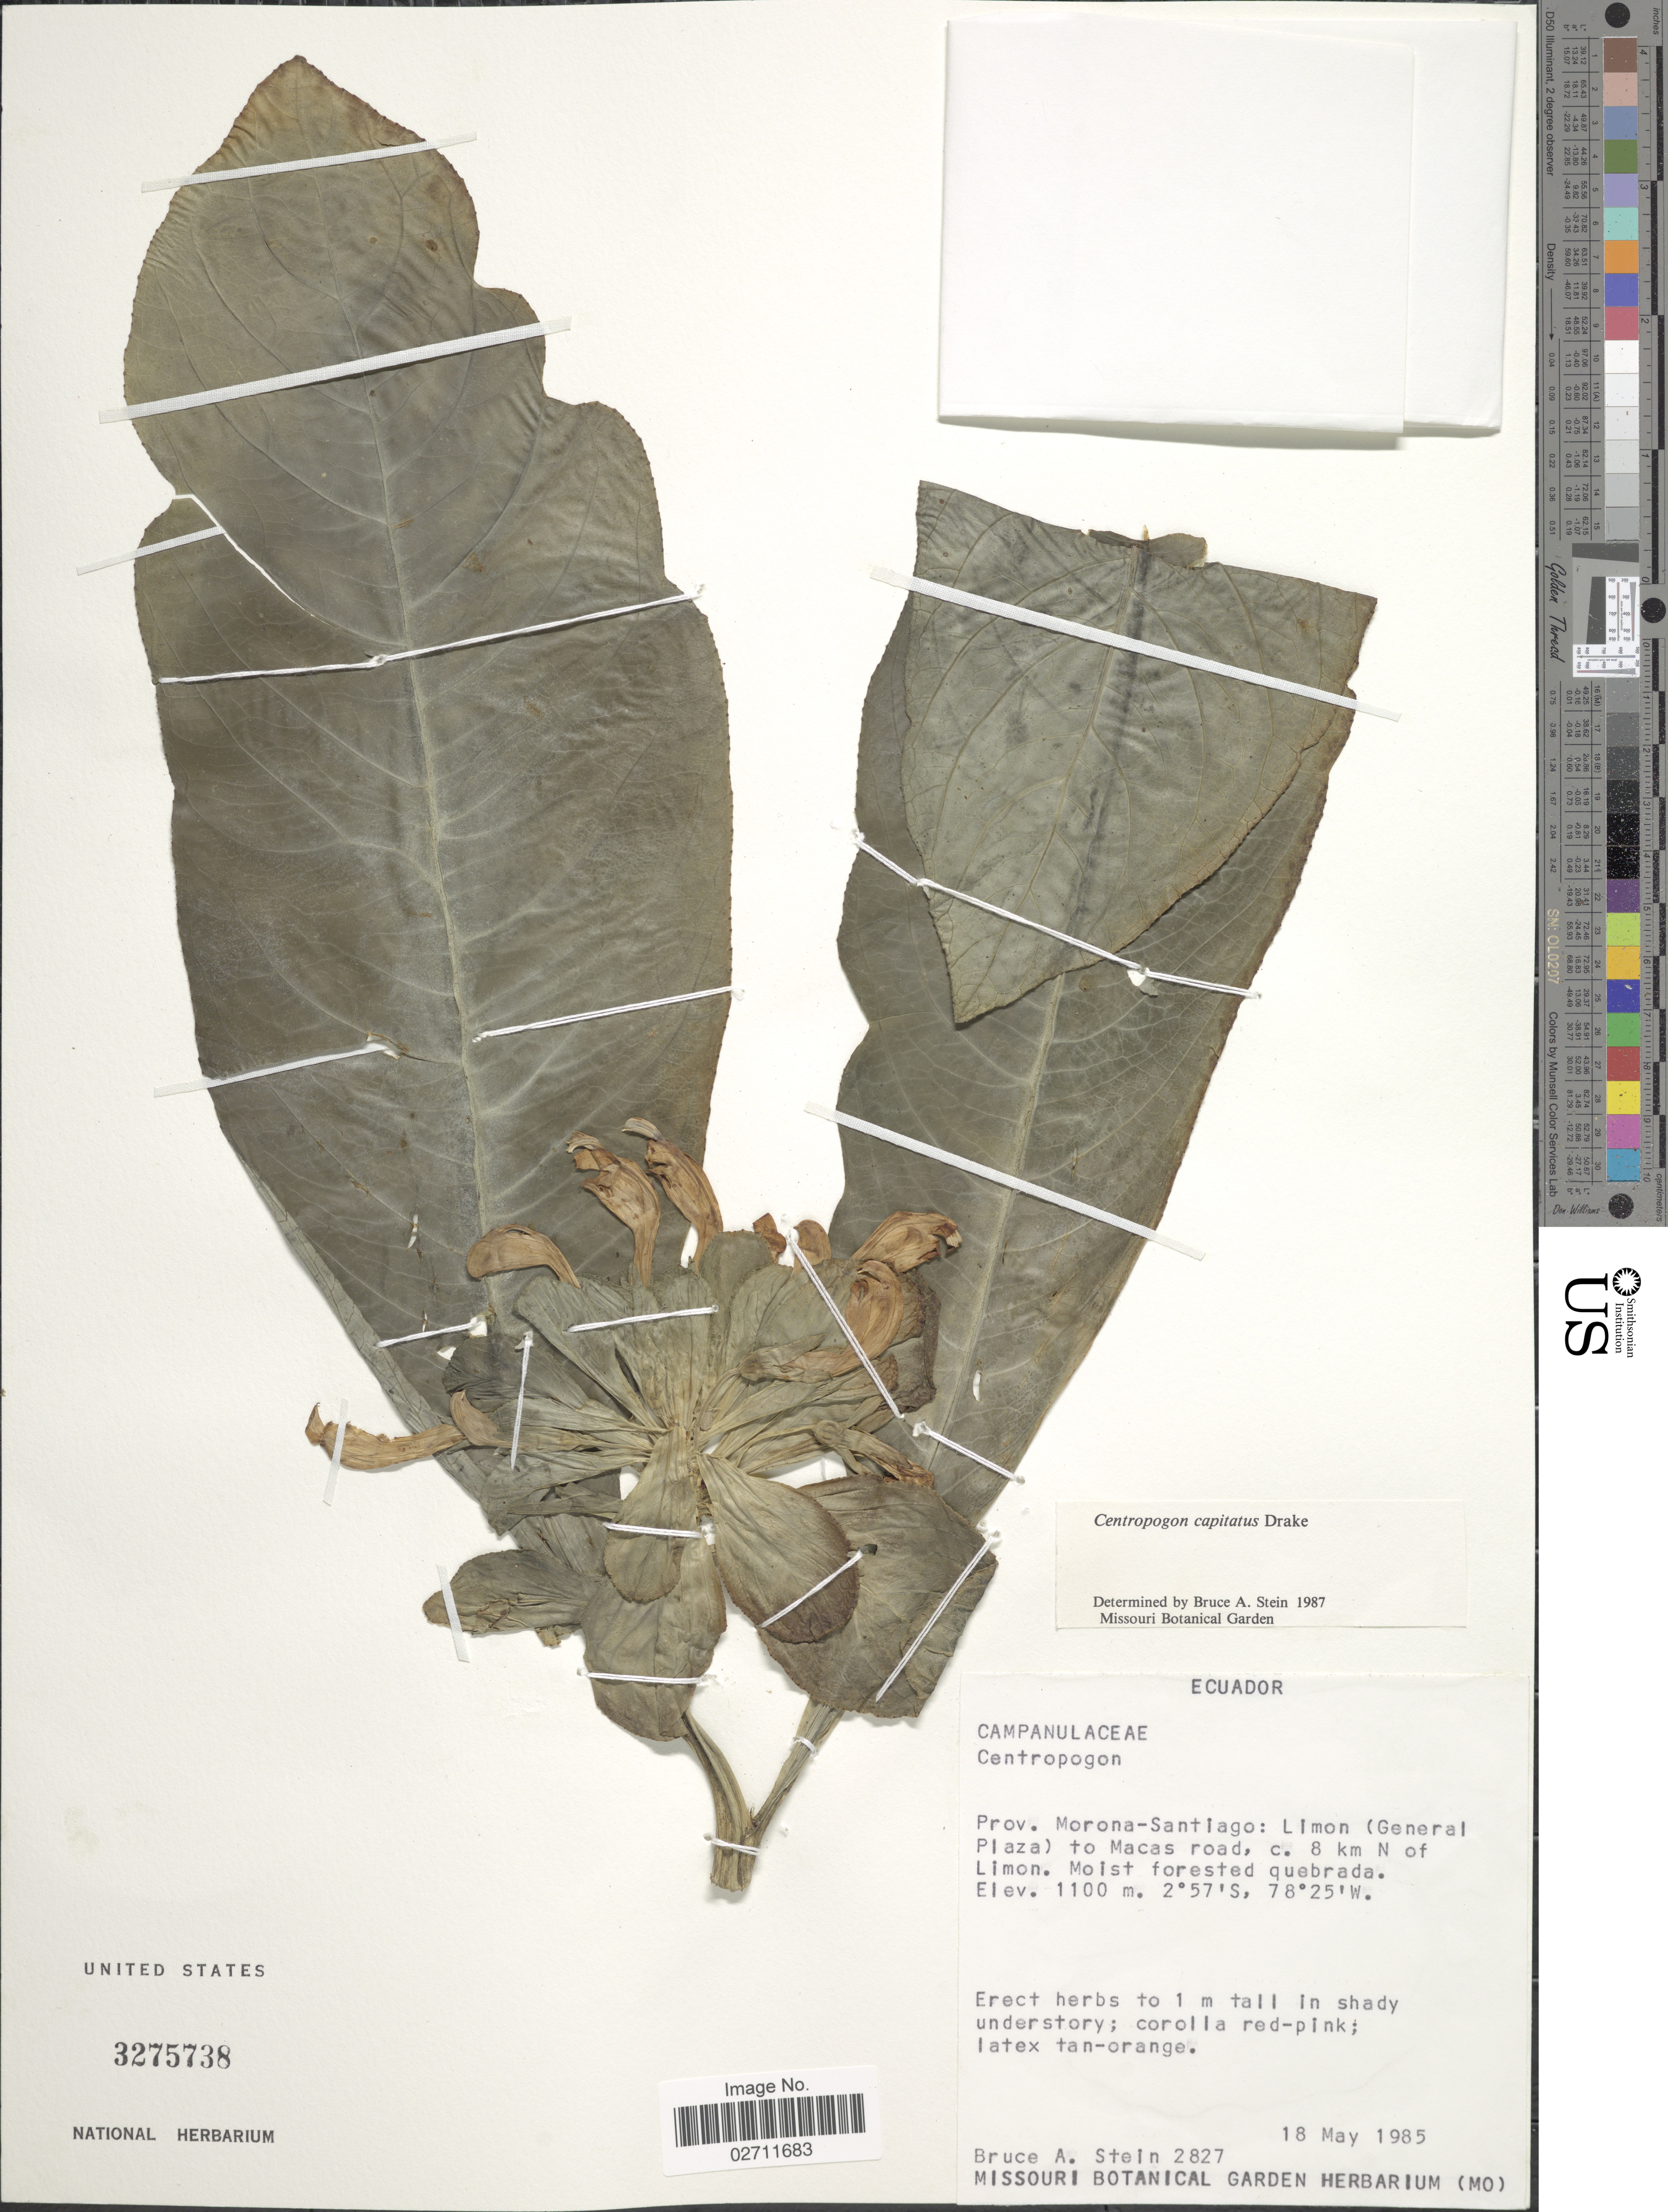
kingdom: Plantae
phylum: Tracheophyta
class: Magnoliopsida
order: Asterales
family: Campanulaceae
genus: Centropogon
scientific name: Centropogon capitatus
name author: Drake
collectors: B. A. Stein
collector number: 2827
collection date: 1985-05-18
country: Ecuador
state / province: Morona-Santiago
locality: Limon (General Plaza) to Macas road, c. 8 km N of Limon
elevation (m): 1100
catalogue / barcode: US 3275738